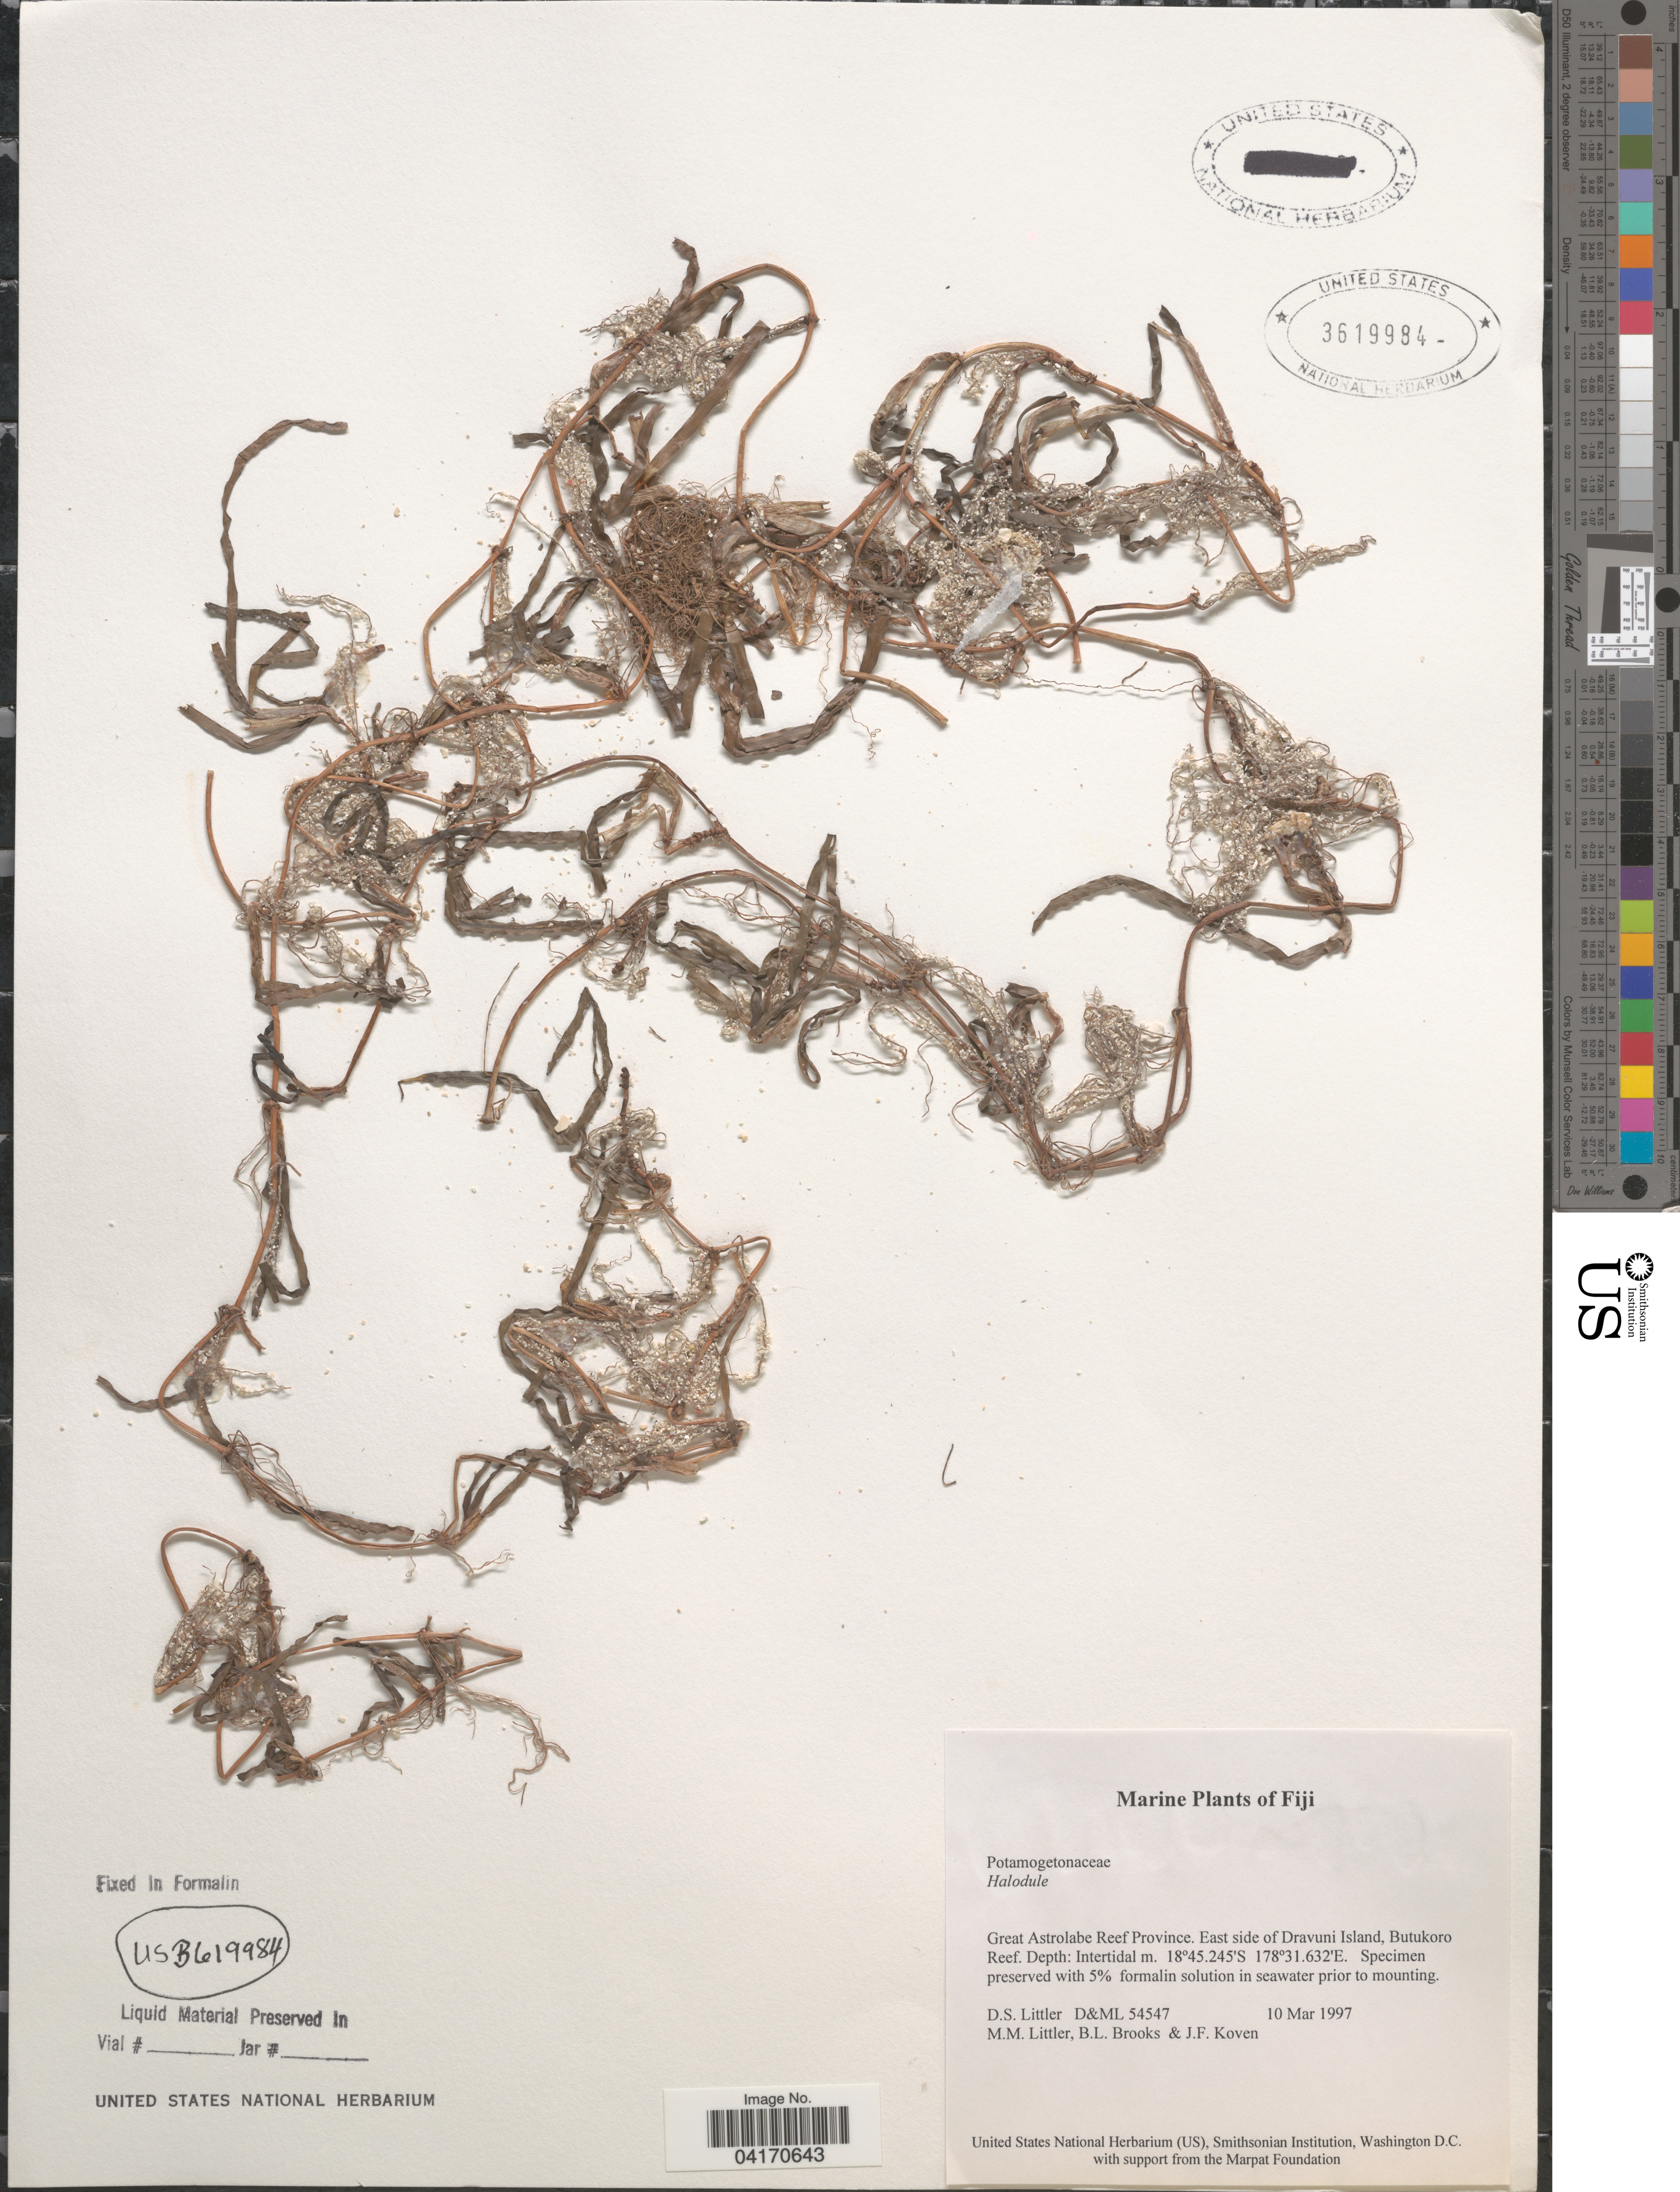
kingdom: Plantae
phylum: Tracheophyta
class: Liliopsida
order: Alismatales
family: Cymodoceaceae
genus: Halodule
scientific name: Halodule sp.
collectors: D. S. Littler, B. Brooks & J. Koven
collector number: D&ML 54547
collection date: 1997-03-10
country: Fiji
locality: Great Astrolabe Reef Province. East side of Dravuni Island, Butukoro Reef.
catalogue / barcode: US 3619984